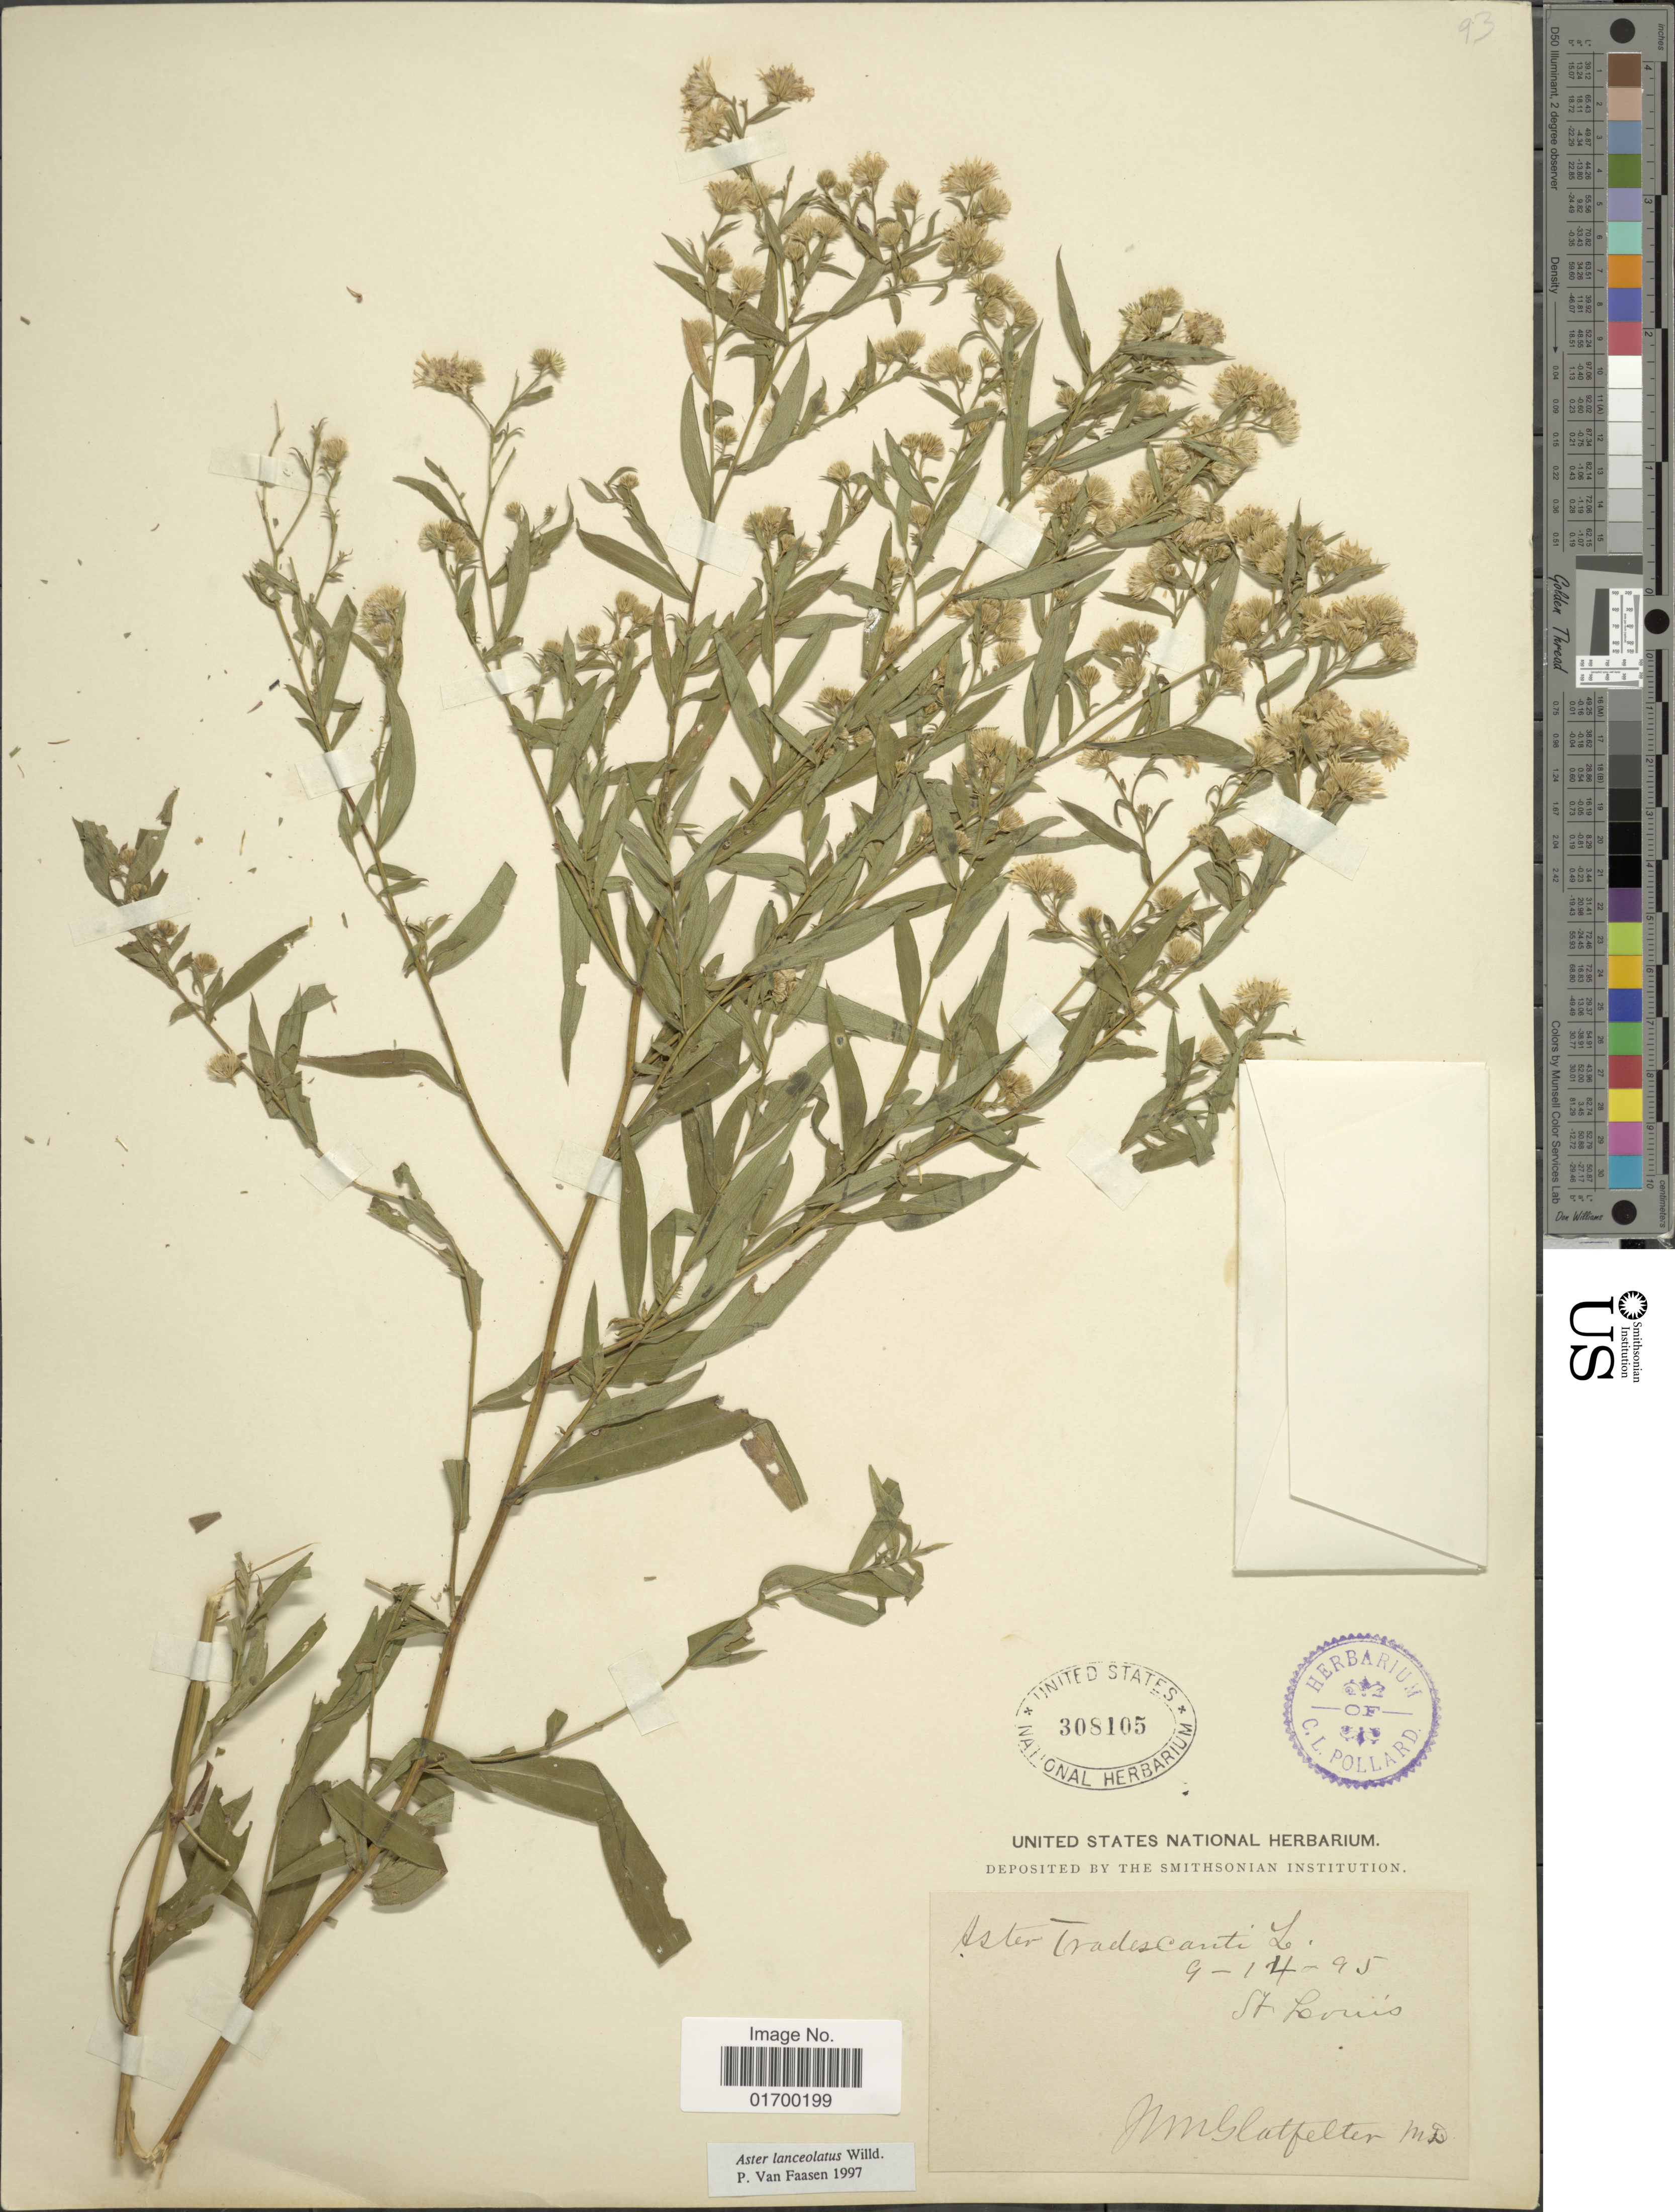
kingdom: Plantae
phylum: Tracheophyta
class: Magnoliopsida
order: Asterales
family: Asteraceae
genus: Symphyotrichum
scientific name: Symphyotrichum lanceolatum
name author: (Willd.) G.L. Nesom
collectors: N. M. Glatfelter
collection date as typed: Transcribed d/m/y: 14/9/95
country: United States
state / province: Missouri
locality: St. Louis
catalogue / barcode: US 308105